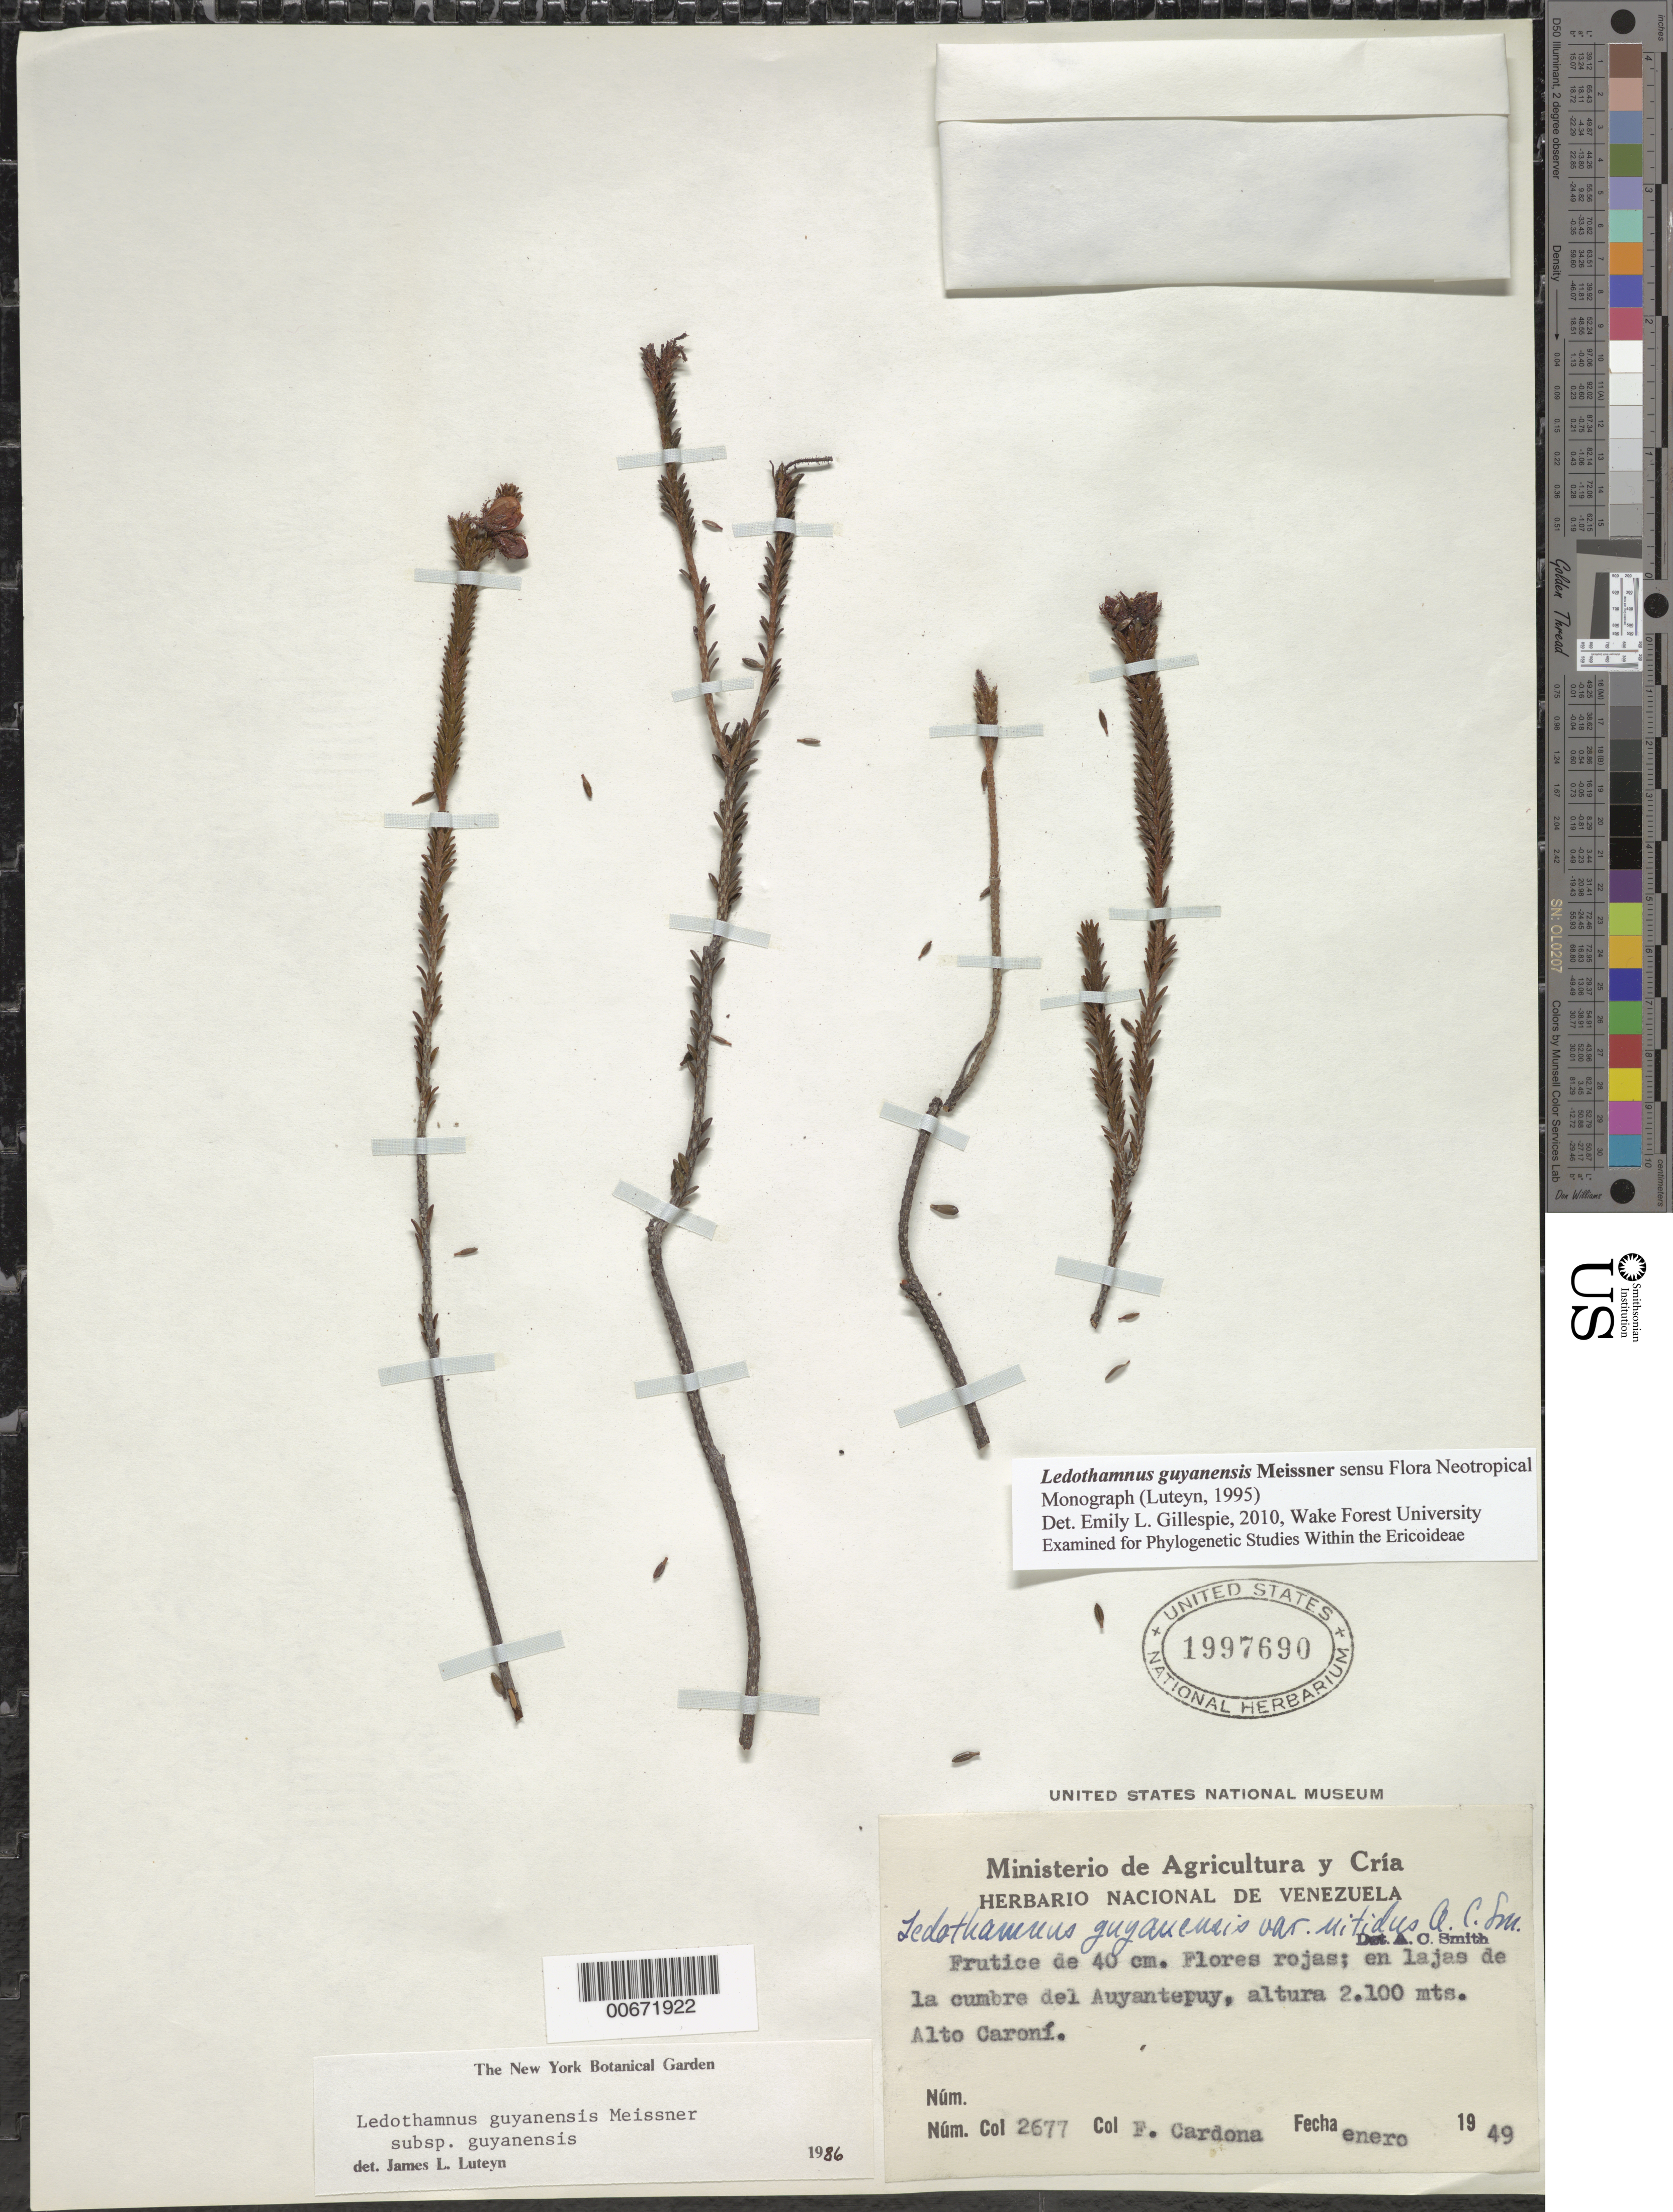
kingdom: Plantae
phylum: Tracheophyta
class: Magnoliopsida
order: Ericales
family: Ericaceae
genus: Ledothamnus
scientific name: Ledothamnus guyanensis subsp. guyanensis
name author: Meisn.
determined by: Luteyn, J. L.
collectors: F. Cardona Puig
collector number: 2677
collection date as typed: Jan-49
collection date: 1949-01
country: Venezuela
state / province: Bolívar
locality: Cerro Auyantepuí, Alto Río Caroní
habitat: Lajas de la cumbre del tepui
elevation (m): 2100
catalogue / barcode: US 1997690